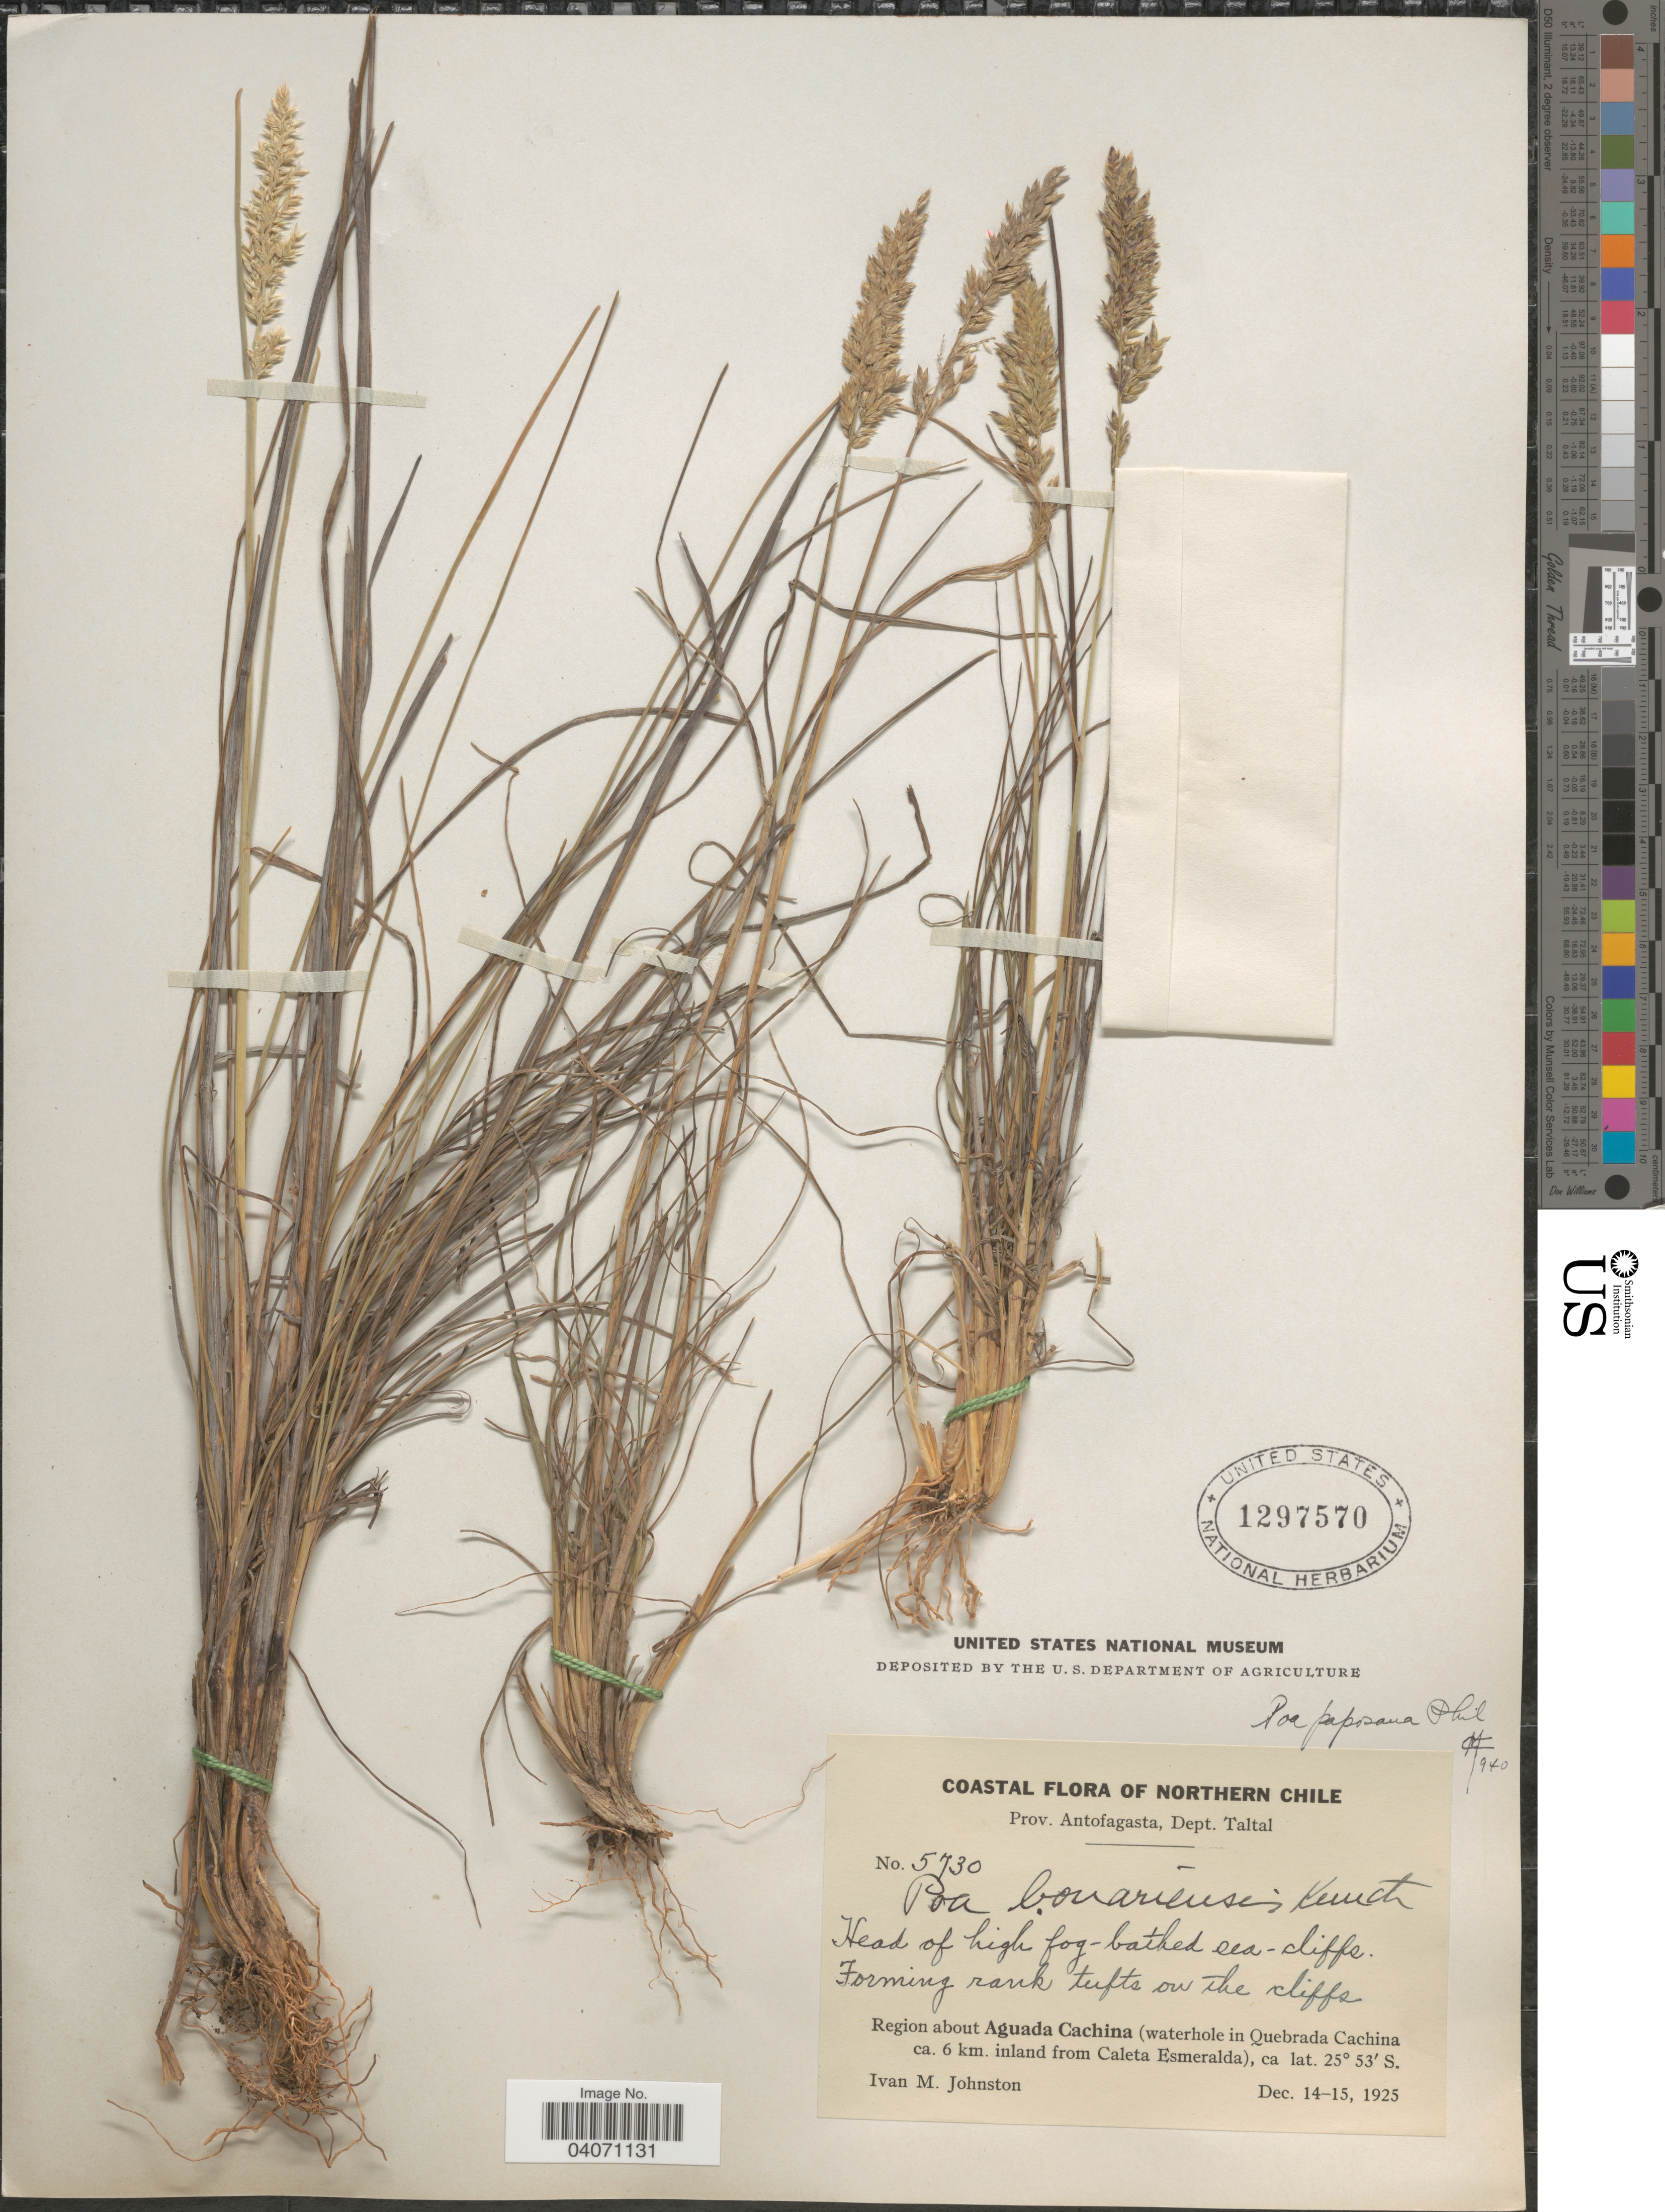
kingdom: Plantae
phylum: Tracheophyta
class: Liliopsida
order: Poales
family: Poaceae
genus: Poa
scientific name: Poa paposana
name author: Phil.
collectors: I.M. Johnston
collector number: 5730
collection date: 1925-12-14/1925-12-15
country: Chile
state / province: Antofagasta (II)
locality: Northern Chile. Dept. Taltal. Head of high fog-bathed sea-cliffs. Region about Aguada Cachina (waterhole in Quebrada Cachina ca. 6 km. inland from Caleta Esmeralda).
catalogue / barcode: US 1297570